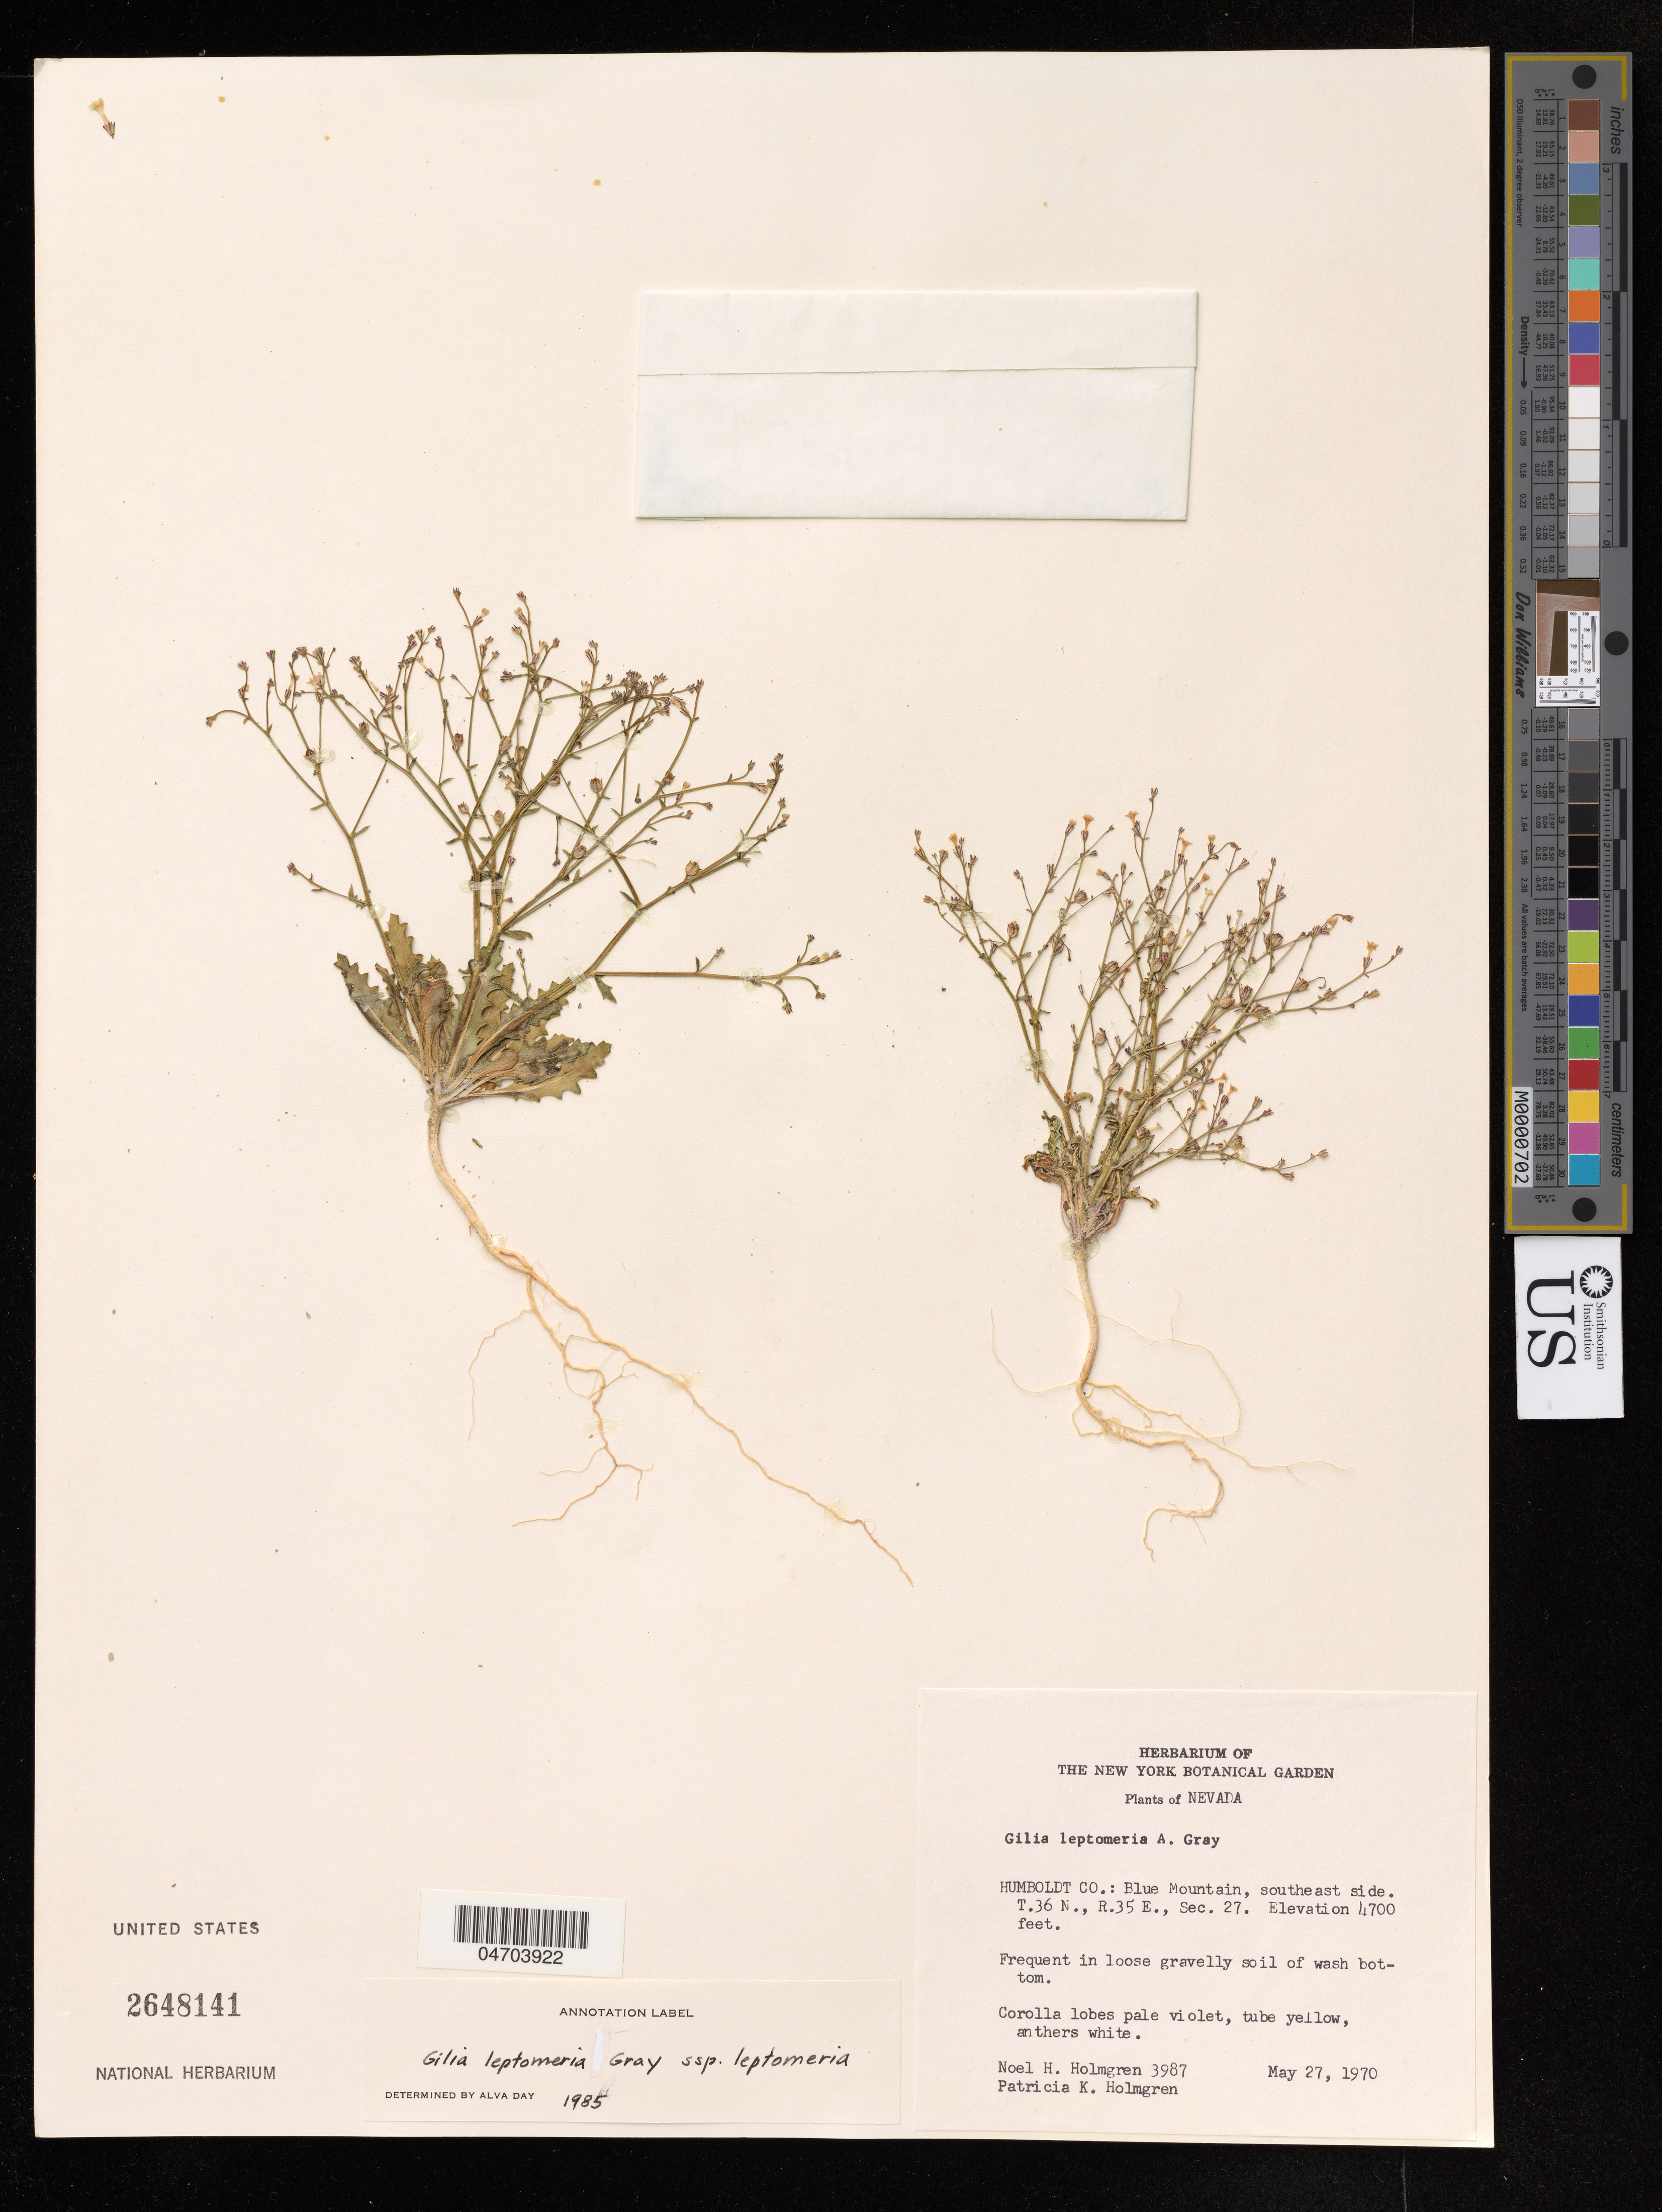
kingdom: Plantae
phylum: Tracheophyta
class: Magnoliopsida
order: Ericales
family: Polemoniaceae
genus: Gilia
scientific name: Gilia leptomeria subsp. leptomeria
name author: A. Gray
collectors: N. H. Holmgren & P. K. Holmgren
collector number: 3987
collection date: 1970-05-27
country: United States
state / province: Nevada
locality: Humboldt Co.: Blue Mountain, southeast side. T. 36 N., R.35 E., Sec. 27.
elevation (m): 1433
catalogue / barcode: US 2648141